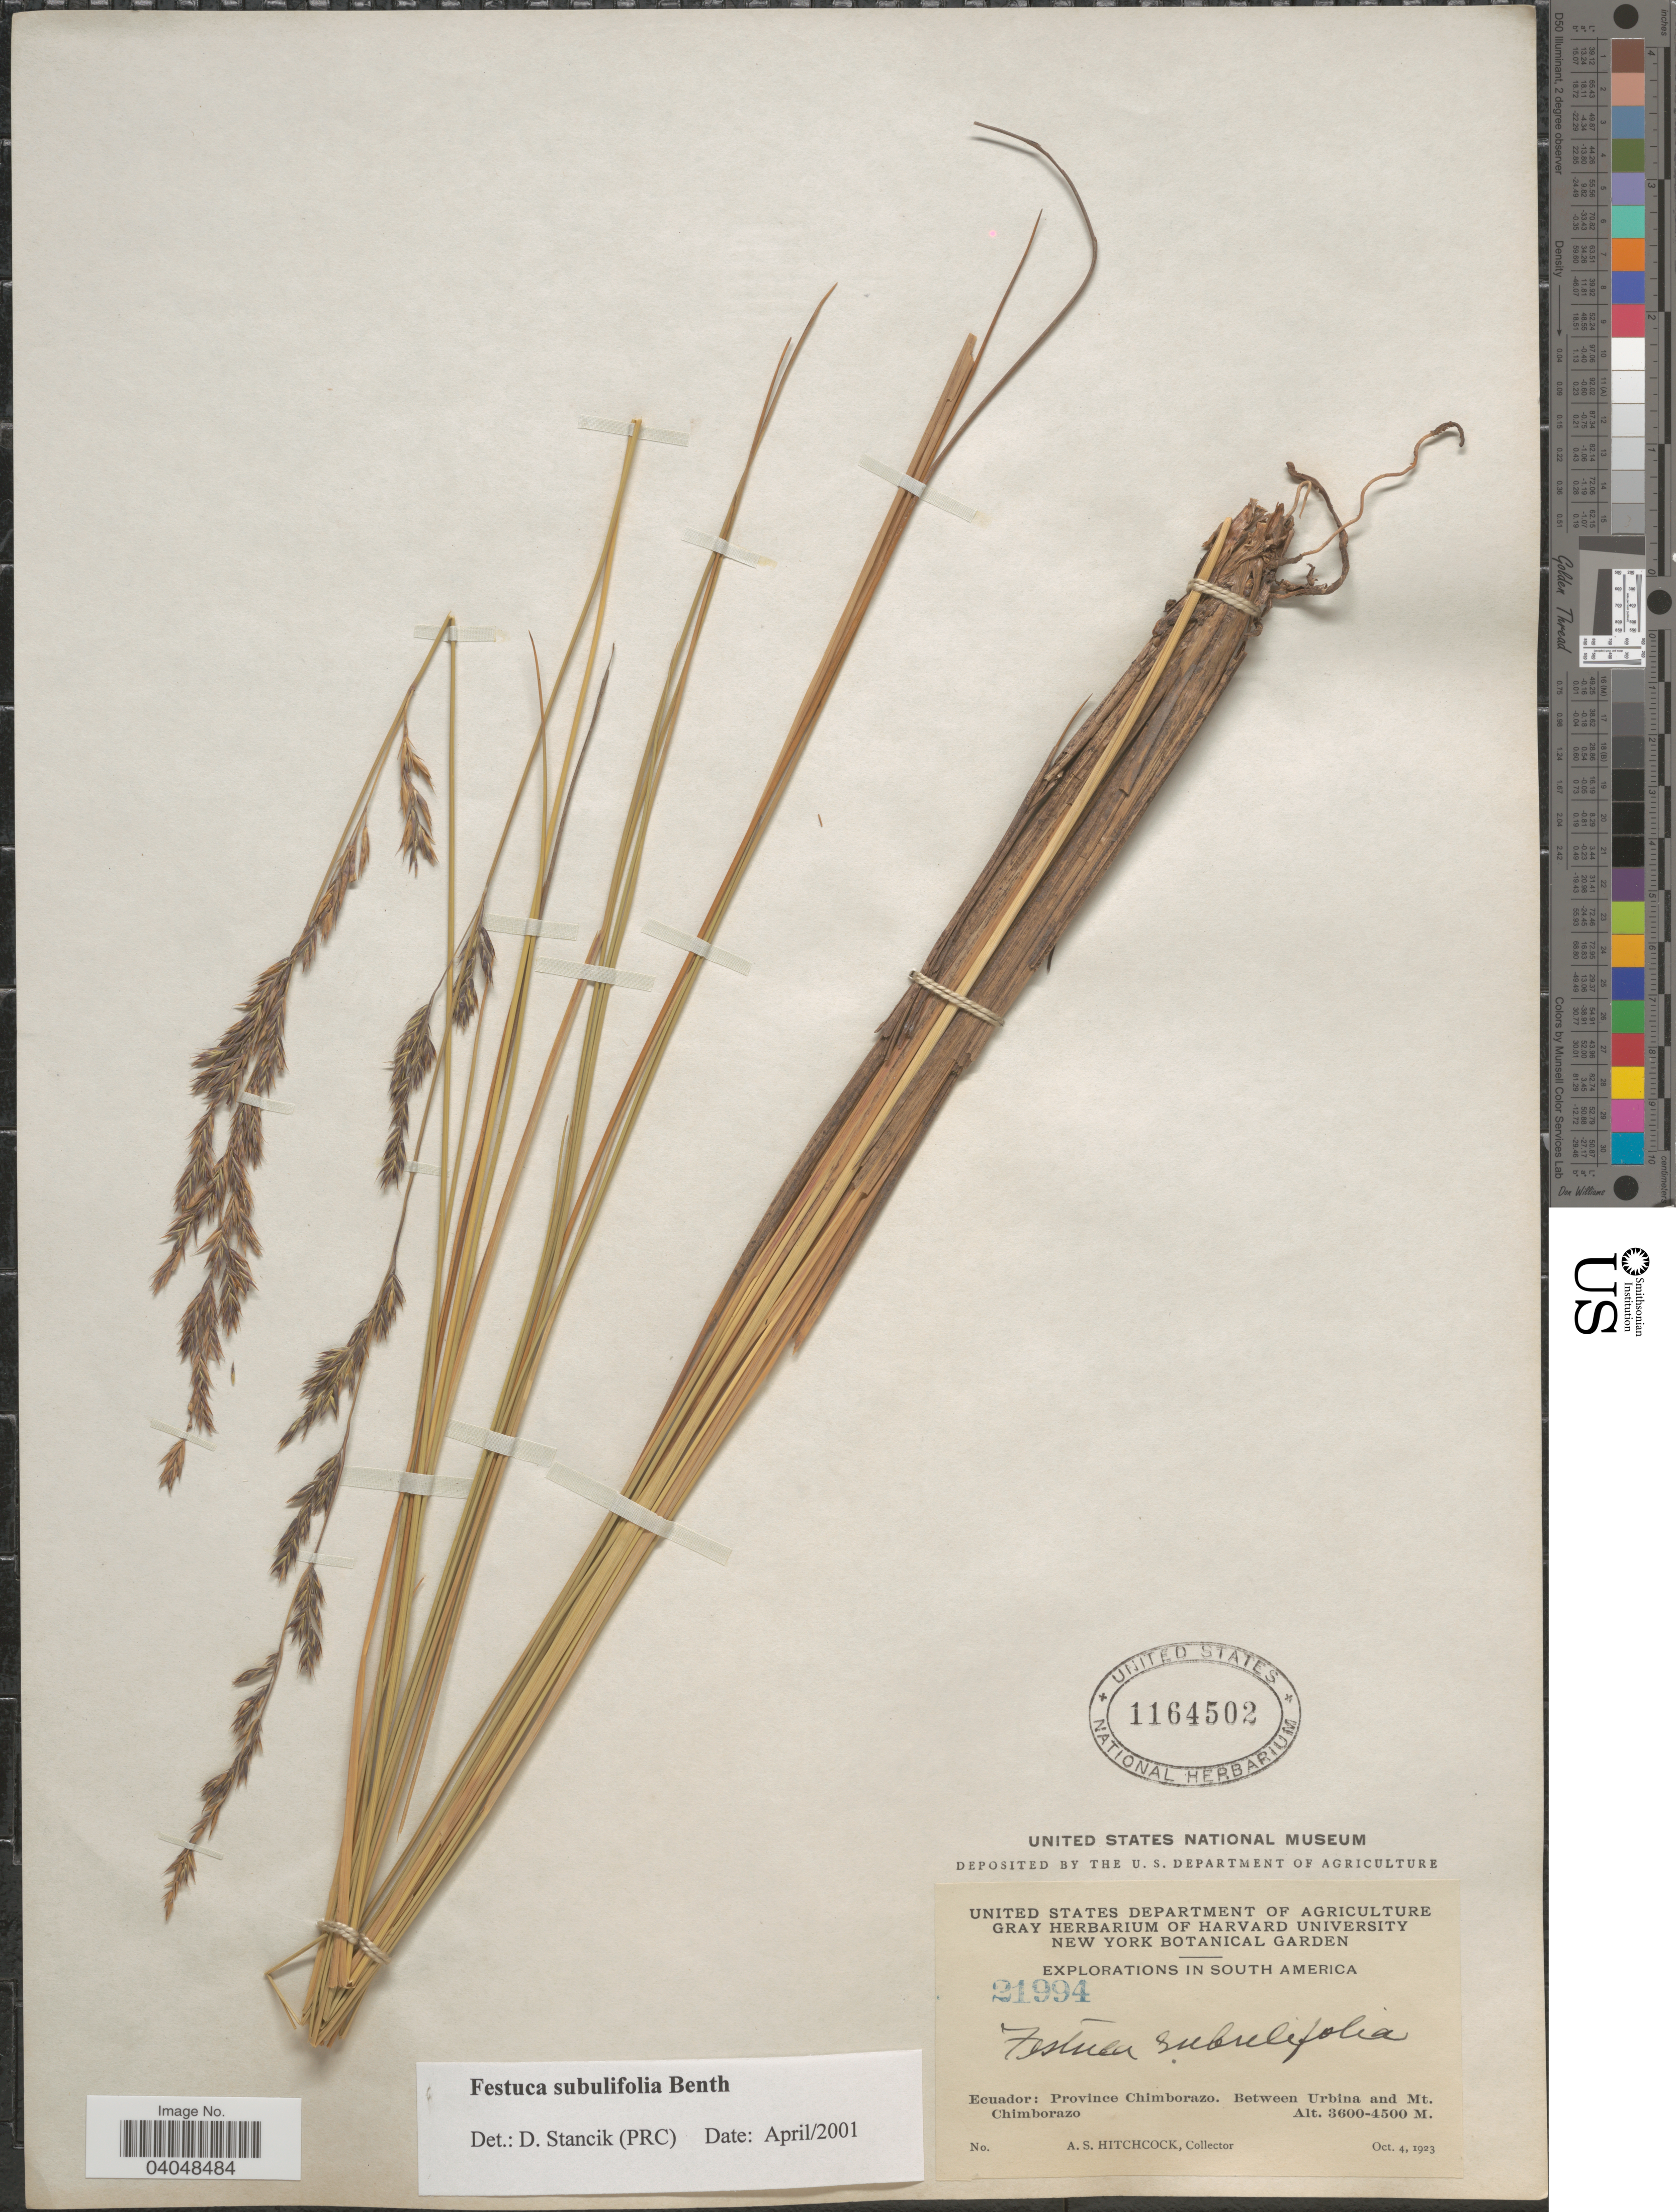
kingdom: Plantae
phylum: Tracheophyta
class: Liliopsida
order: Poales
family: Poaceae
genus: Festuca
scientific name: Festuca subulifolia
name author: Benth.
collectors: A. S. Hitchcock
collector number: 21994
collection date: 1923-10-04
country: Ecuador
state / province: Chimborazo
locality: Between Urbina and Mt. Chimborazo.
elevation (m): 3600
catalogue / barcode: US 1164502